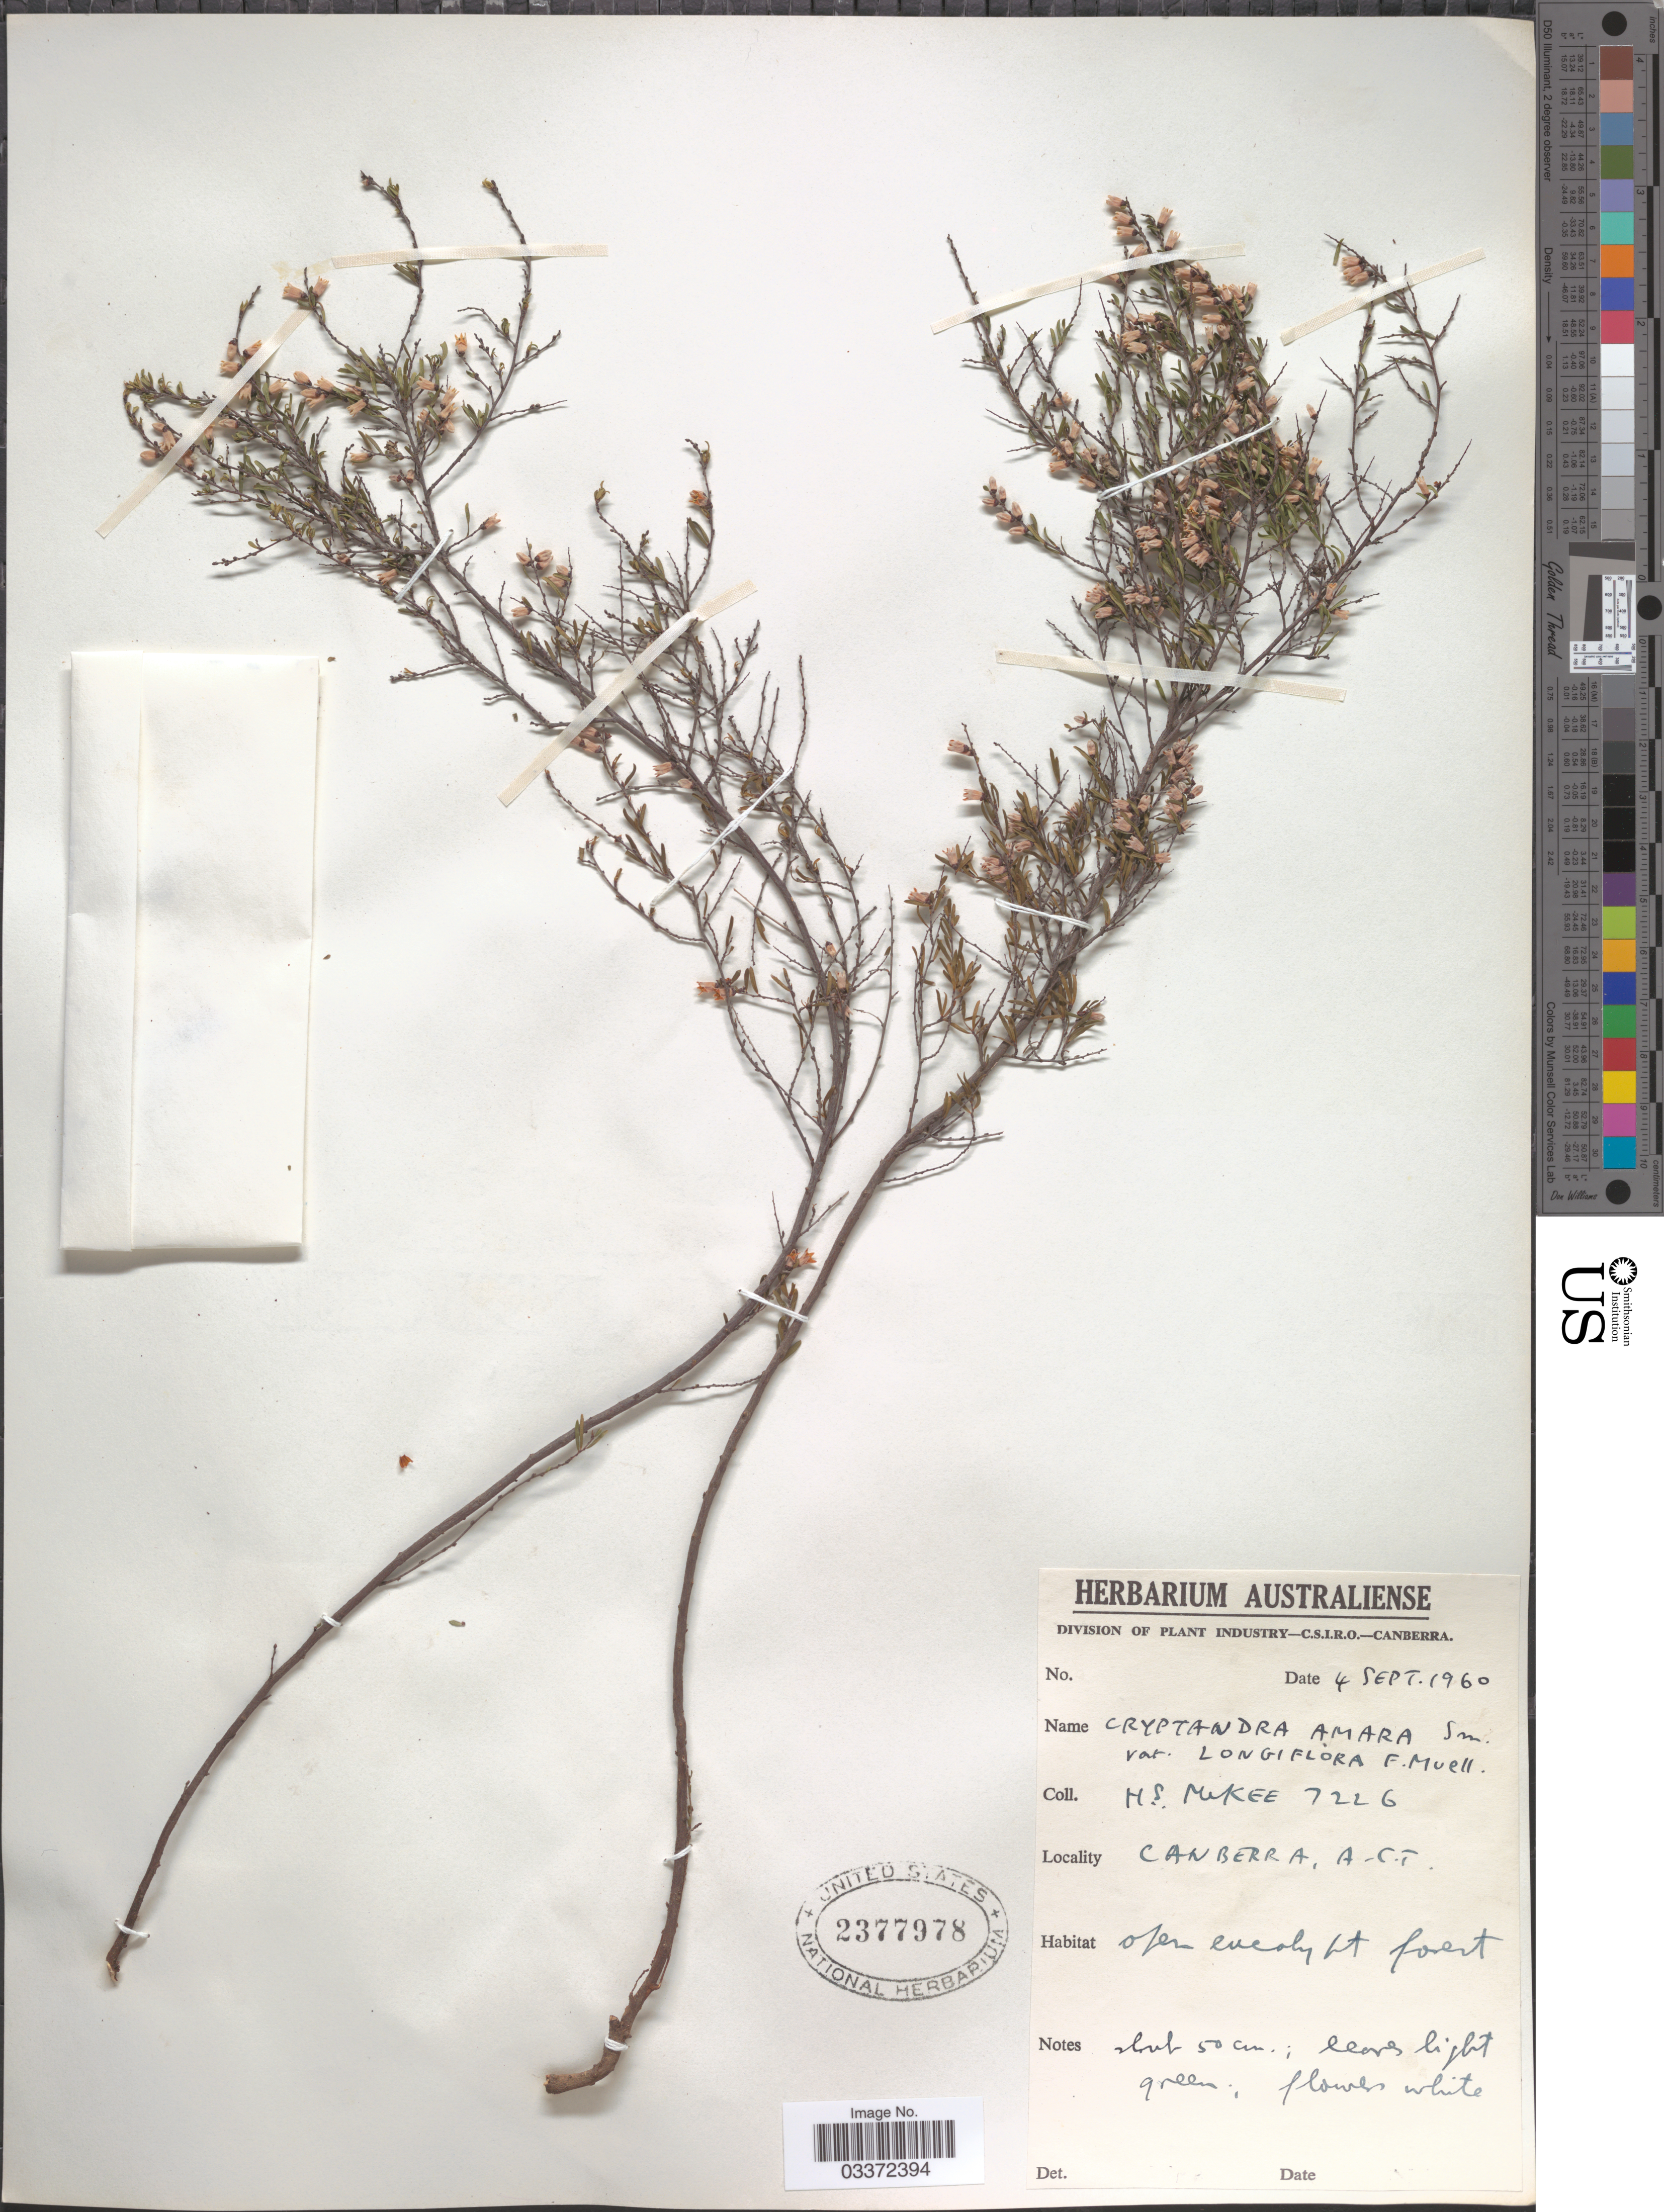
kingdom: Plantae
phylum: Tracheophyta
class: Magnoliopsida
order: Rosales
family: Rhamnaceae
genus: Cryptandra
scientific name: Cryptandra amara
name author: Sm.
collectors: H. S. McKee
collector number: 7226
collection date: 1960-09-04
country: Australia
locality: Canberra, A. C. T.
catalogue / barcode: US 2377978